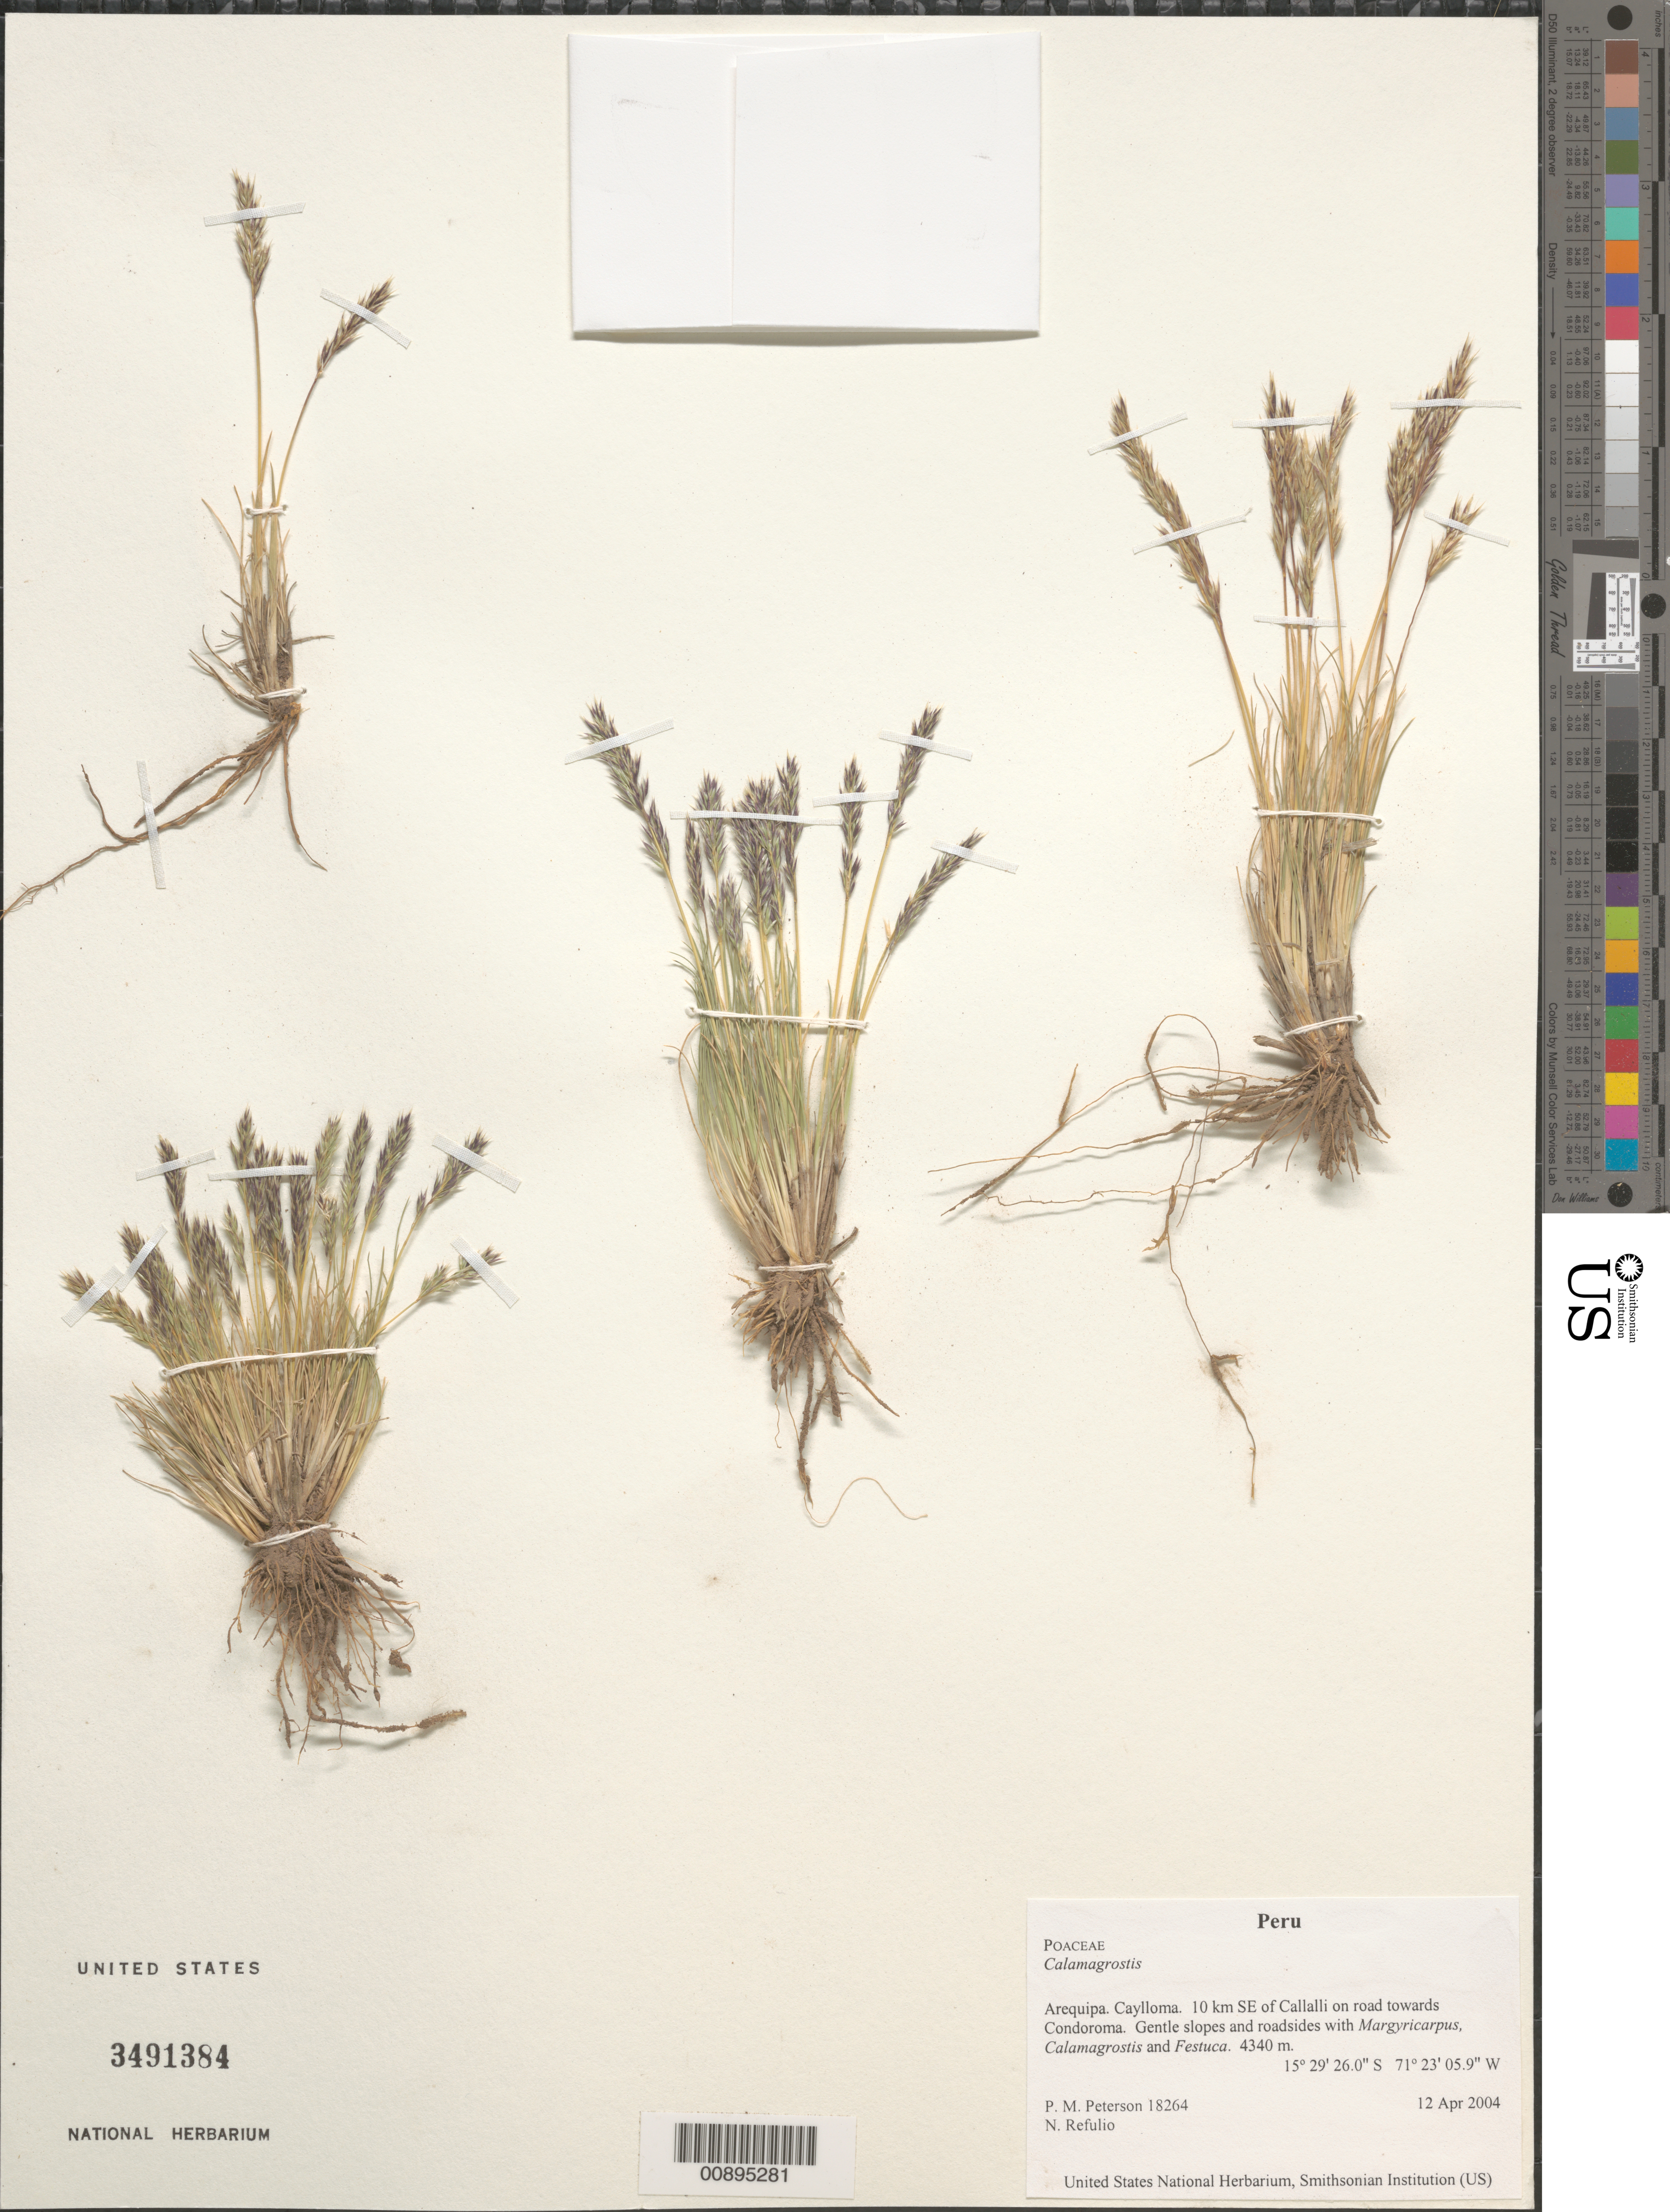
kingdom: Plantae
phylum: Tracheophyta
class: Liliopsida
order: Poales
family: Poaceae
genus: Calamagrostis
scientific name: Calamagrostis sp.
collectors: P. M. Peterson & N. Refulio-Rodríguez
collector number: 18264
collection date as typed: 12 Apr 2004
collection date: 2004-04-12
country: Peru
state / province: Arequipa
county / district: Caylloma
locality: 10 km SE of Callalli on road towards Condoroma. Gentle slopes and roadsides with Margyricarpus, Calamagrostis and Festuca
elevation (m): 4340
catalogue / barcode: US 3491384